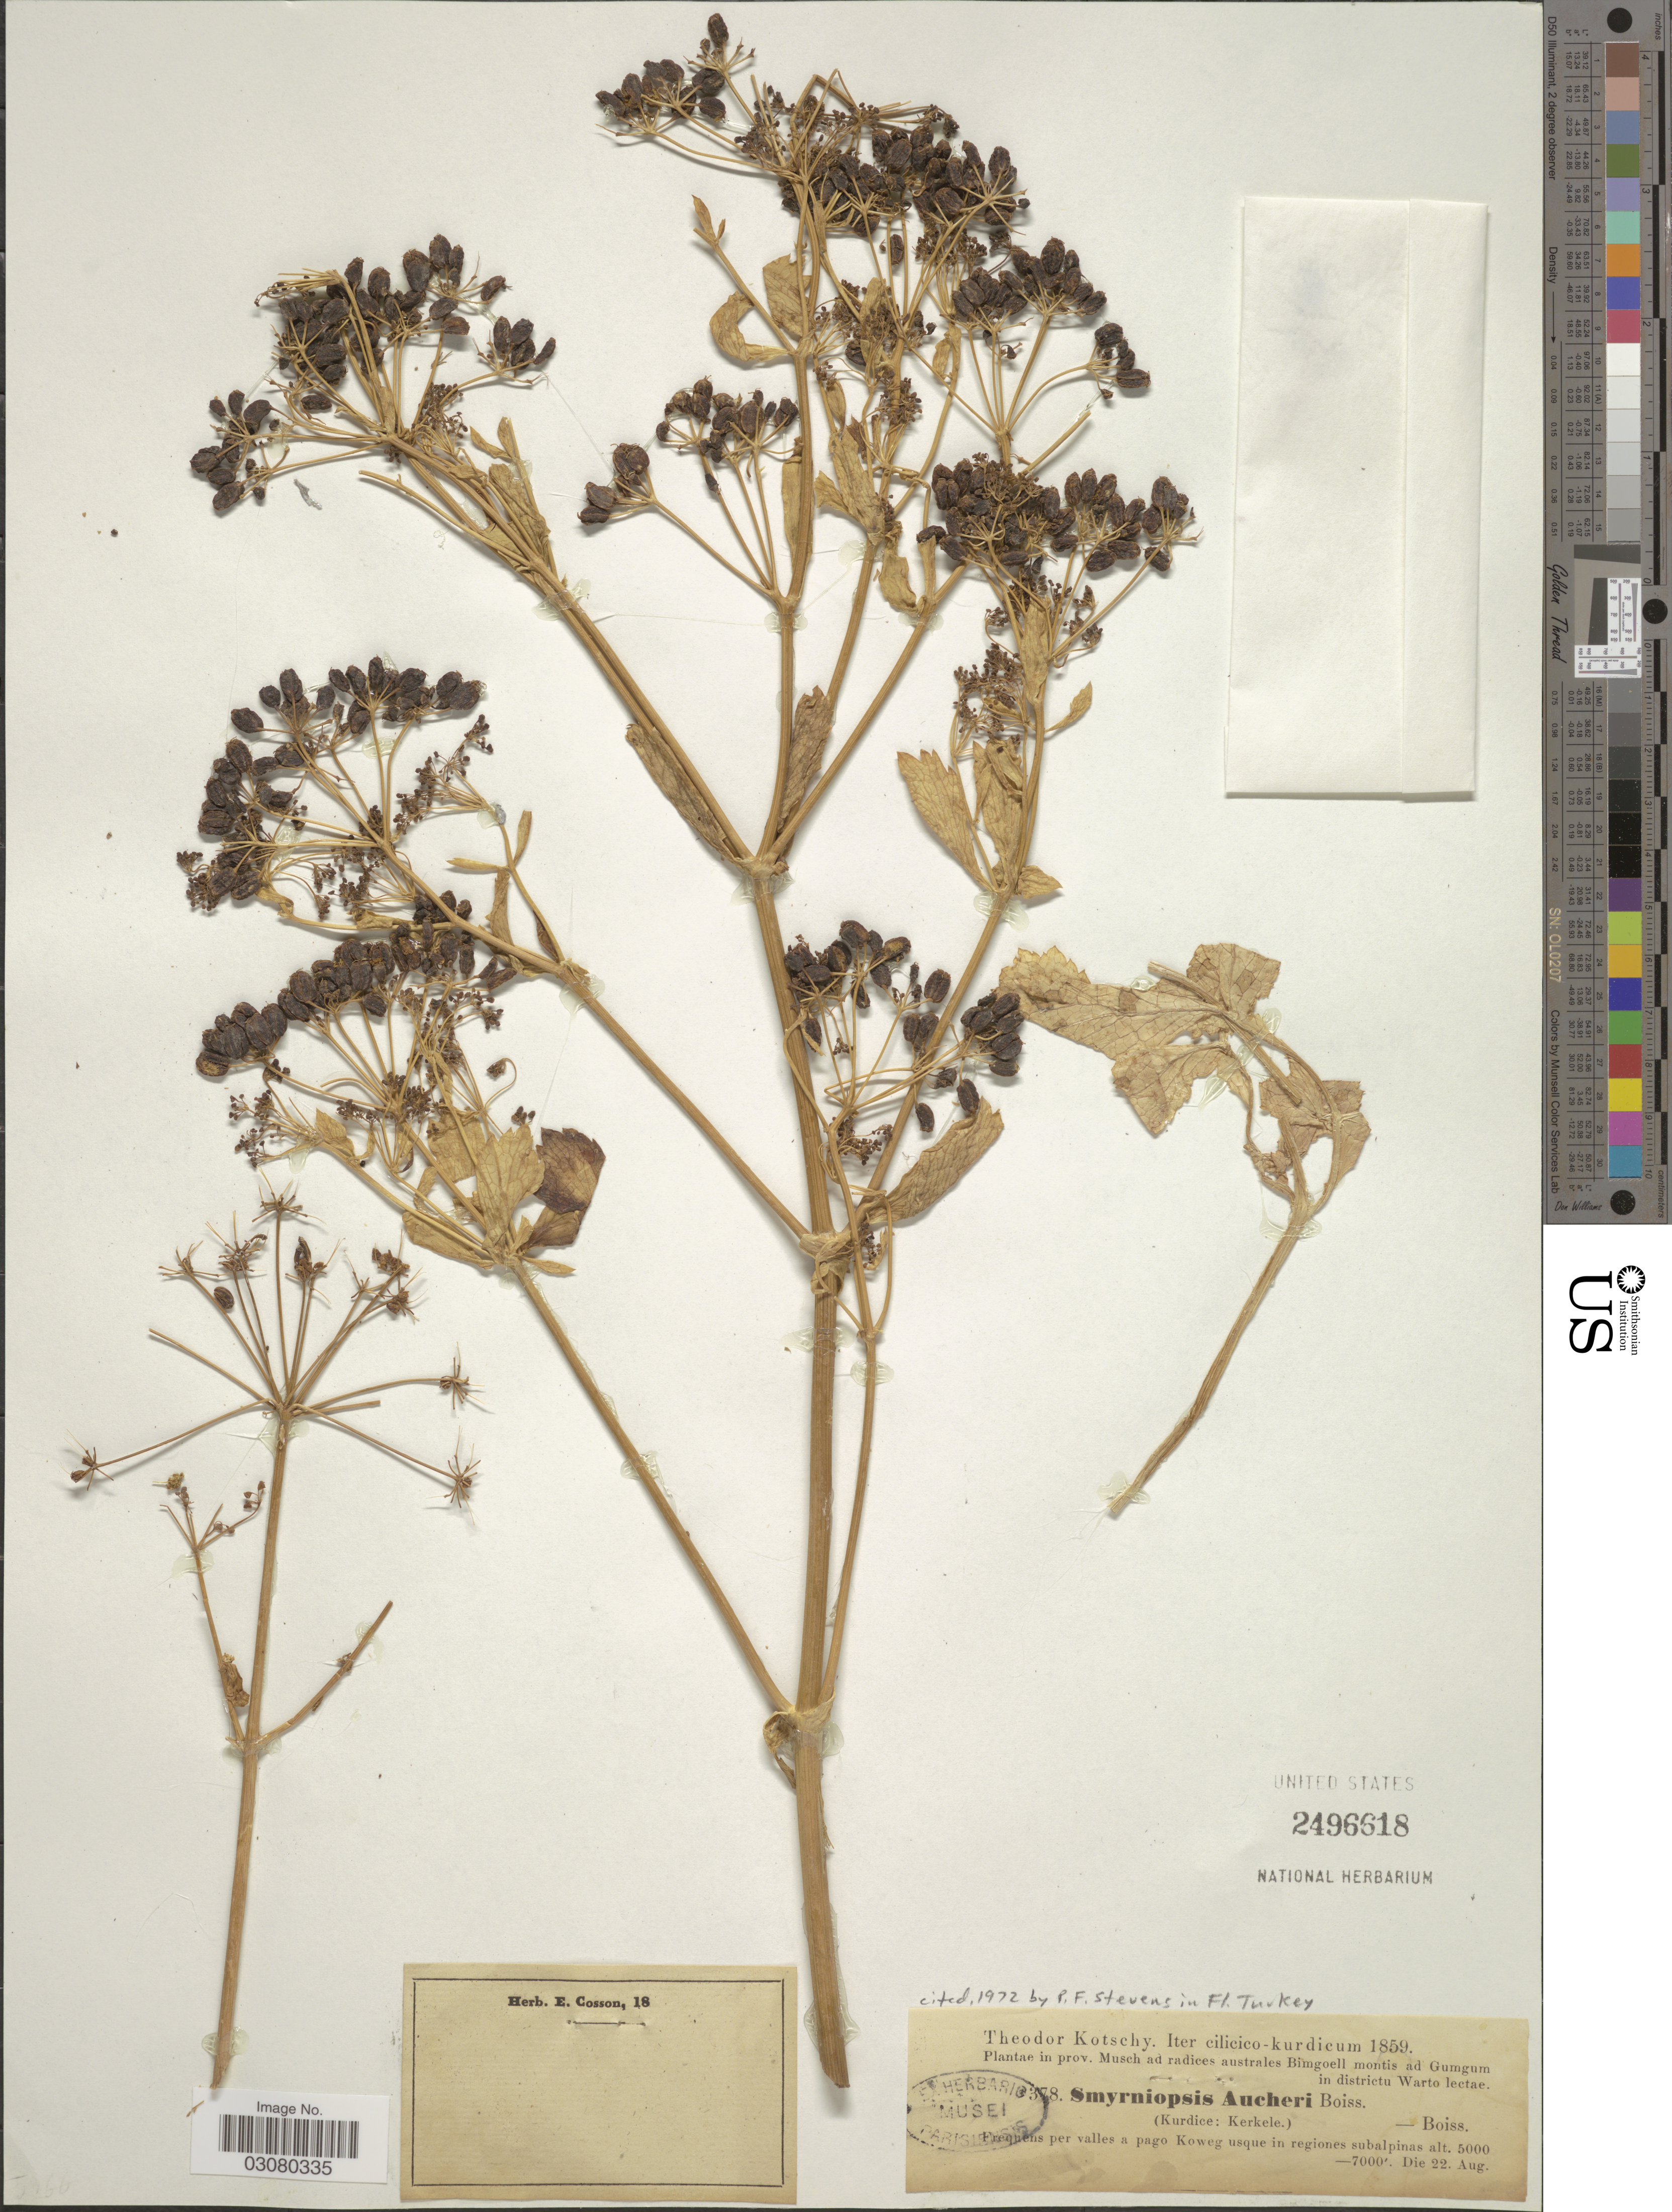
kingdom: Plantae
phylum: Tracheophyta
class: Magnoliopsida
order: Apiales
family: Apiaceae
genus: Smyrniopsis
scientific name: Smyrniopsis aucheri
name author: Boiss.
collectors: K. G. Kotschy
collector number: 378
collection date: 1859-08-22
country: Turkey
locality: Prov. Musch ad radices australes Bimgoell montis ad Gumgum in districtu Warto lectae. Frequens per valles a pago Koweg usque in regiones subalpinas.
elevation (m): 1524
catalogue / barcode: US 2496618